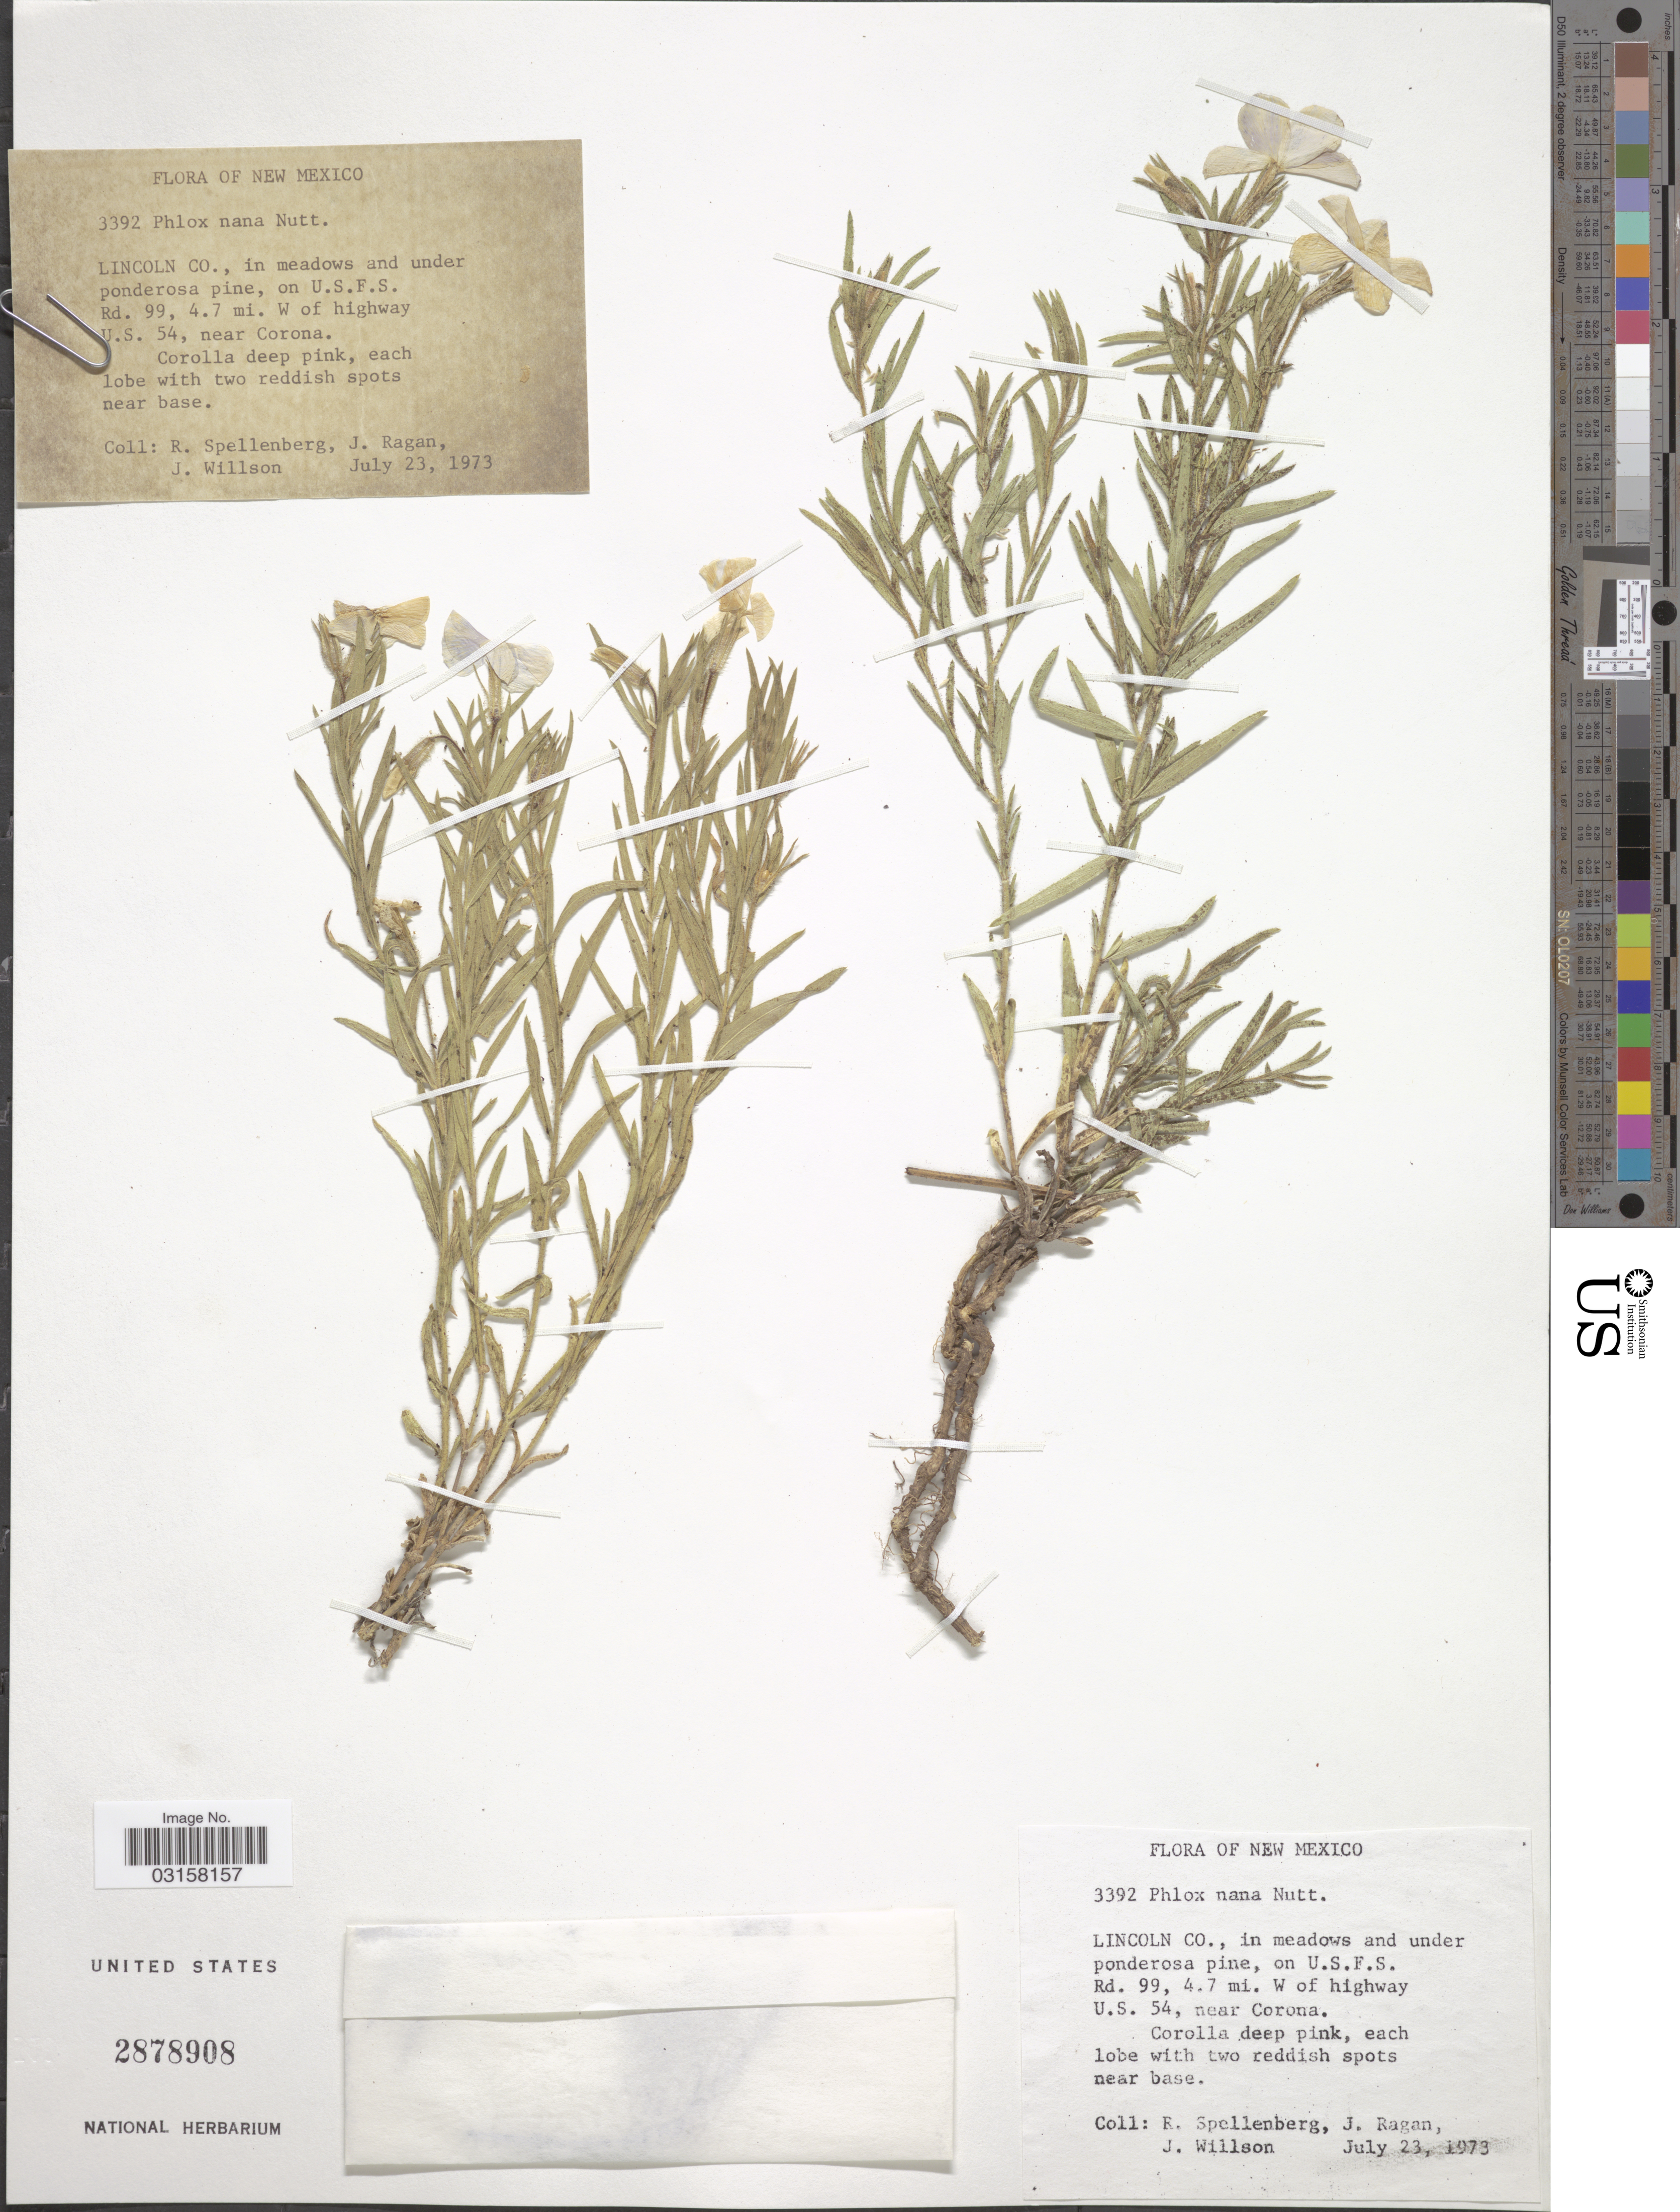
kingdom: Plantae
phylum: Tracheophyta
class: Magnoliopsida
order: Ericales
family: Polemoniaceae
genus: Phlox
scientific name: Phlox nana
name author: Nutt.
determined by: Mayfield, M. H.; Ferguson, C. J.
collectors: R. Spellenberg, J. Ragan & J. Willson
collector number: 3392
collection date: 1973-07-23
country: United States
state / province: New Mexico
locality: Lincoln Co., in meadows and under ponderosa pine, on U.S.F.S. Rd. 99, 4.7 mi. W of highway U.S. 54, near Corona.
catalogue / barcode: US 2878908